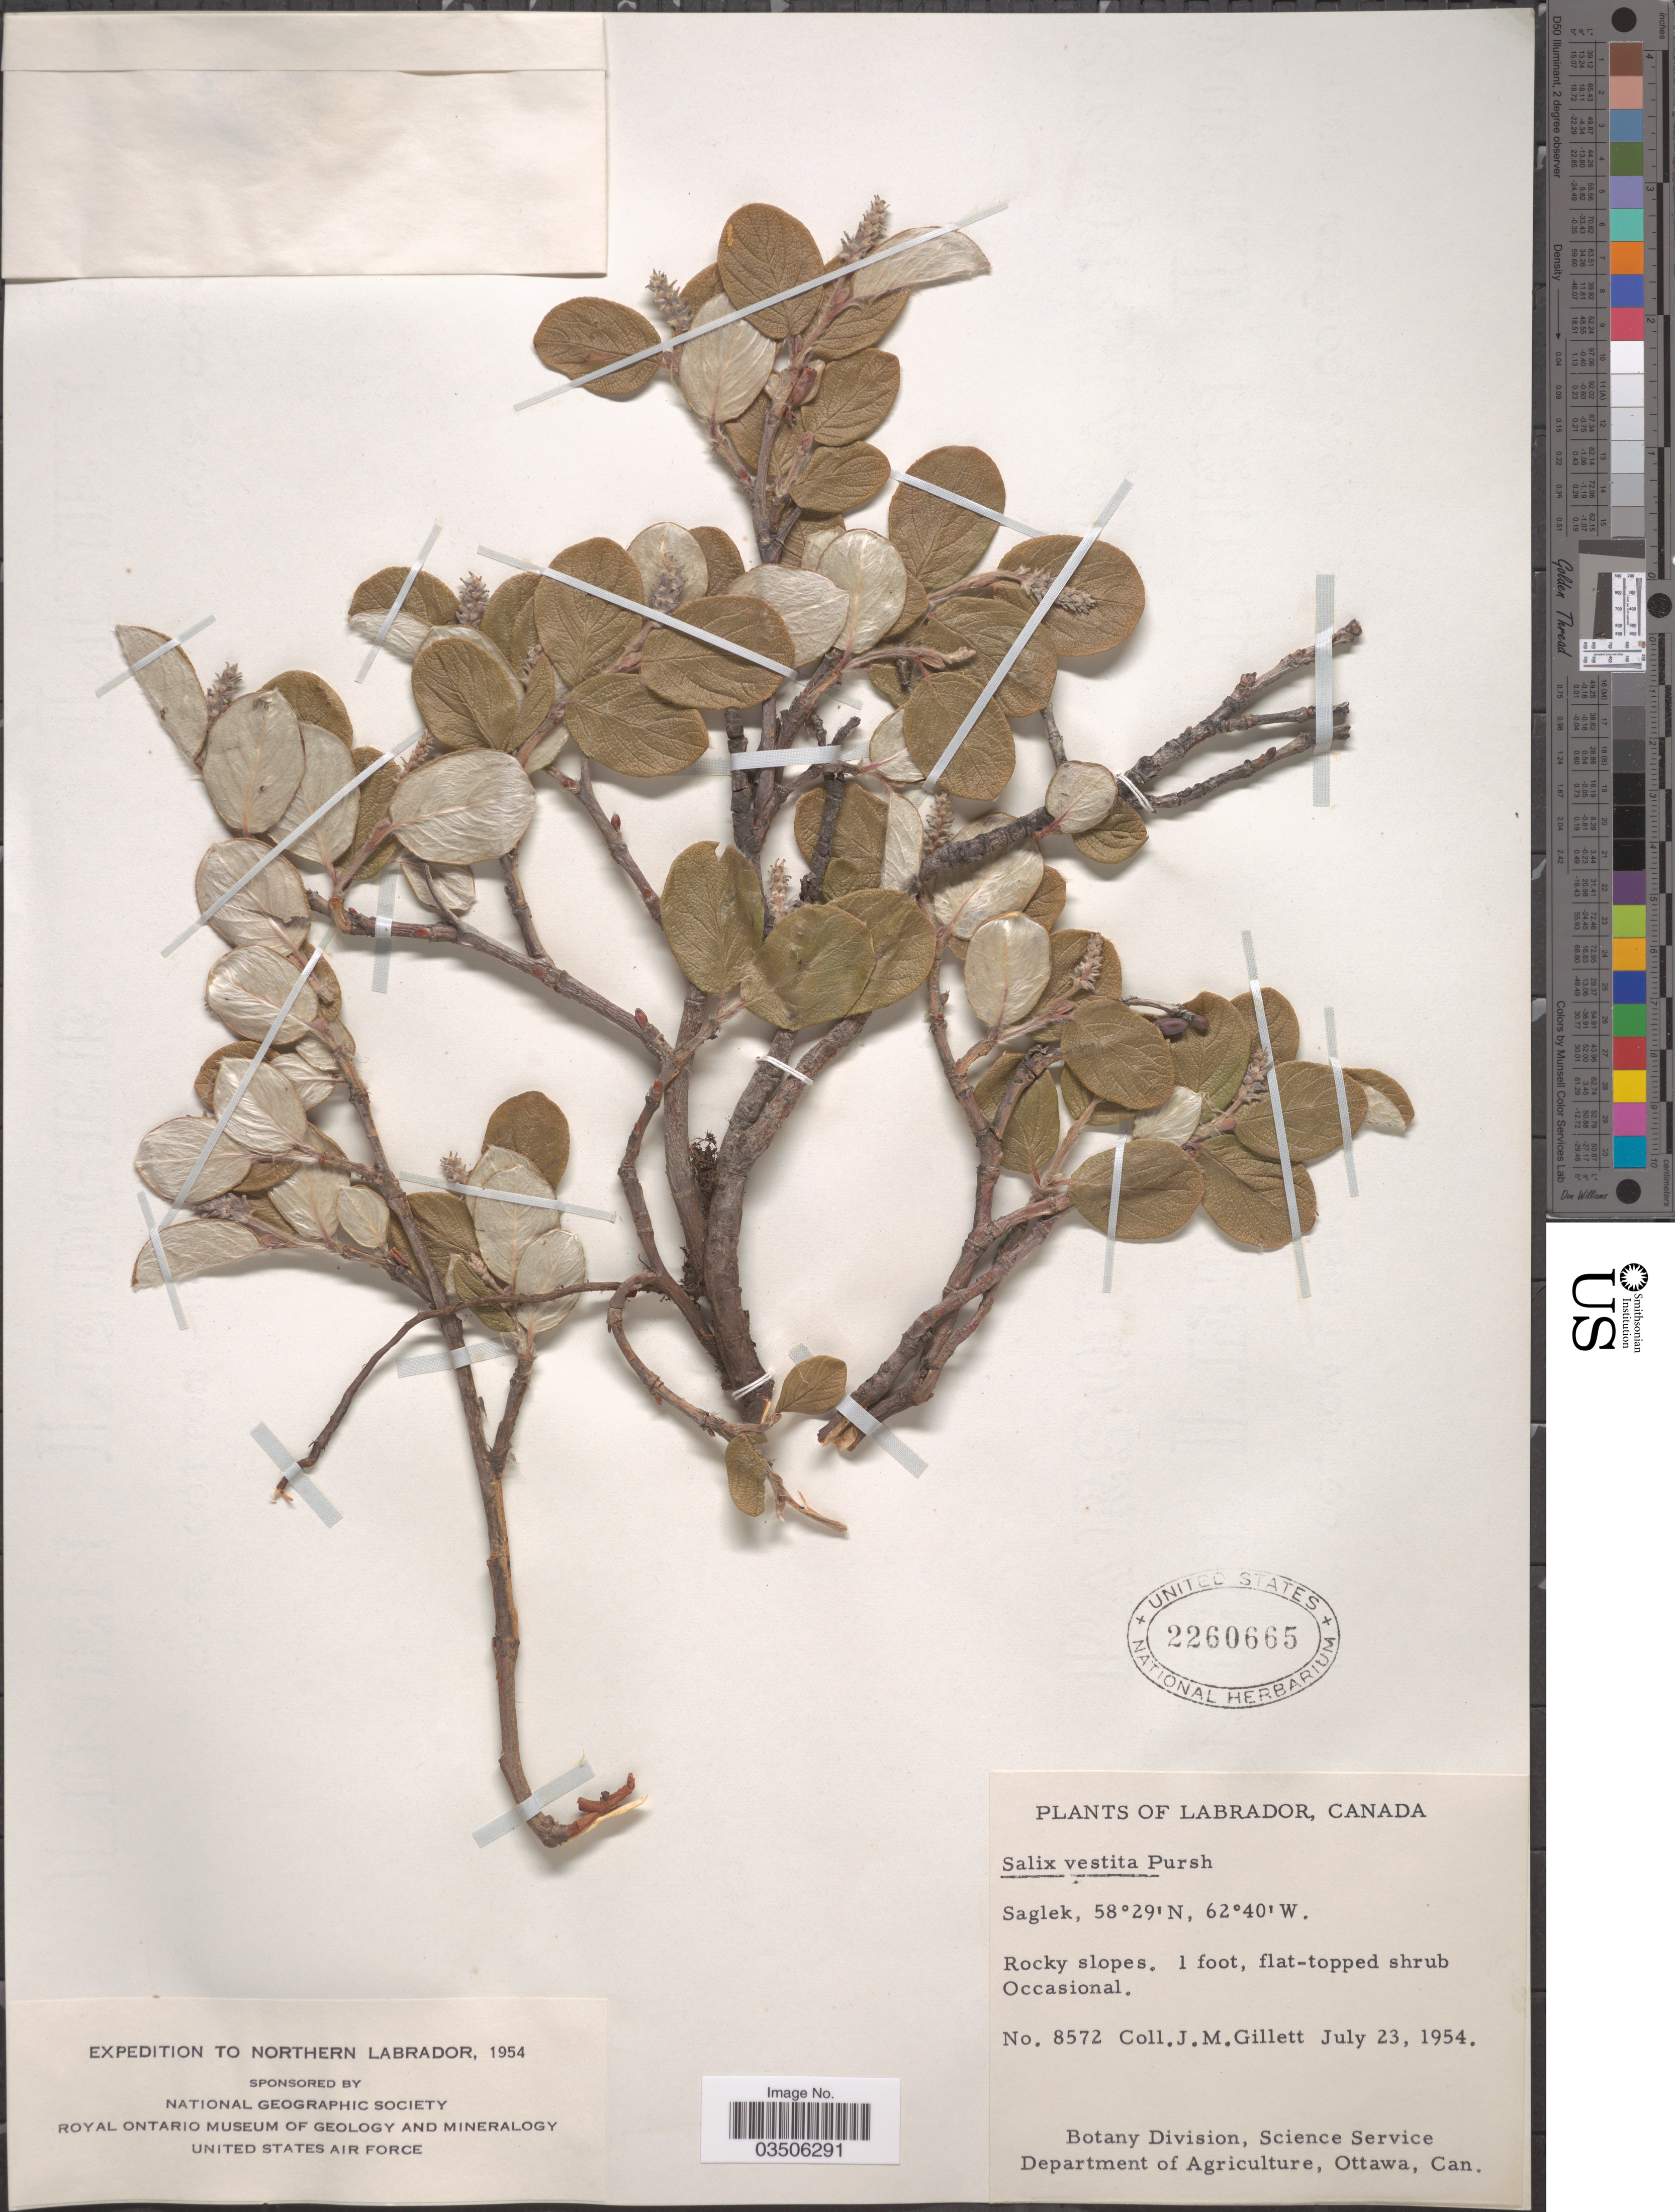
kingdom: Plantae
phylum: Tracheophyta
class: Magnoliopsida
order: Malpighiales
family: Salicaceae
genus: Salix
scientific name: Salix vestita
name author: Pursh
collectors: J. M. Gillett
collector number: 8572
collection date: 1954-07-23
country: Canada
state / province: Newfoundland and Labrador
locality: Northern Labrador. Saglek.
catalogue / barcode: US 2260665